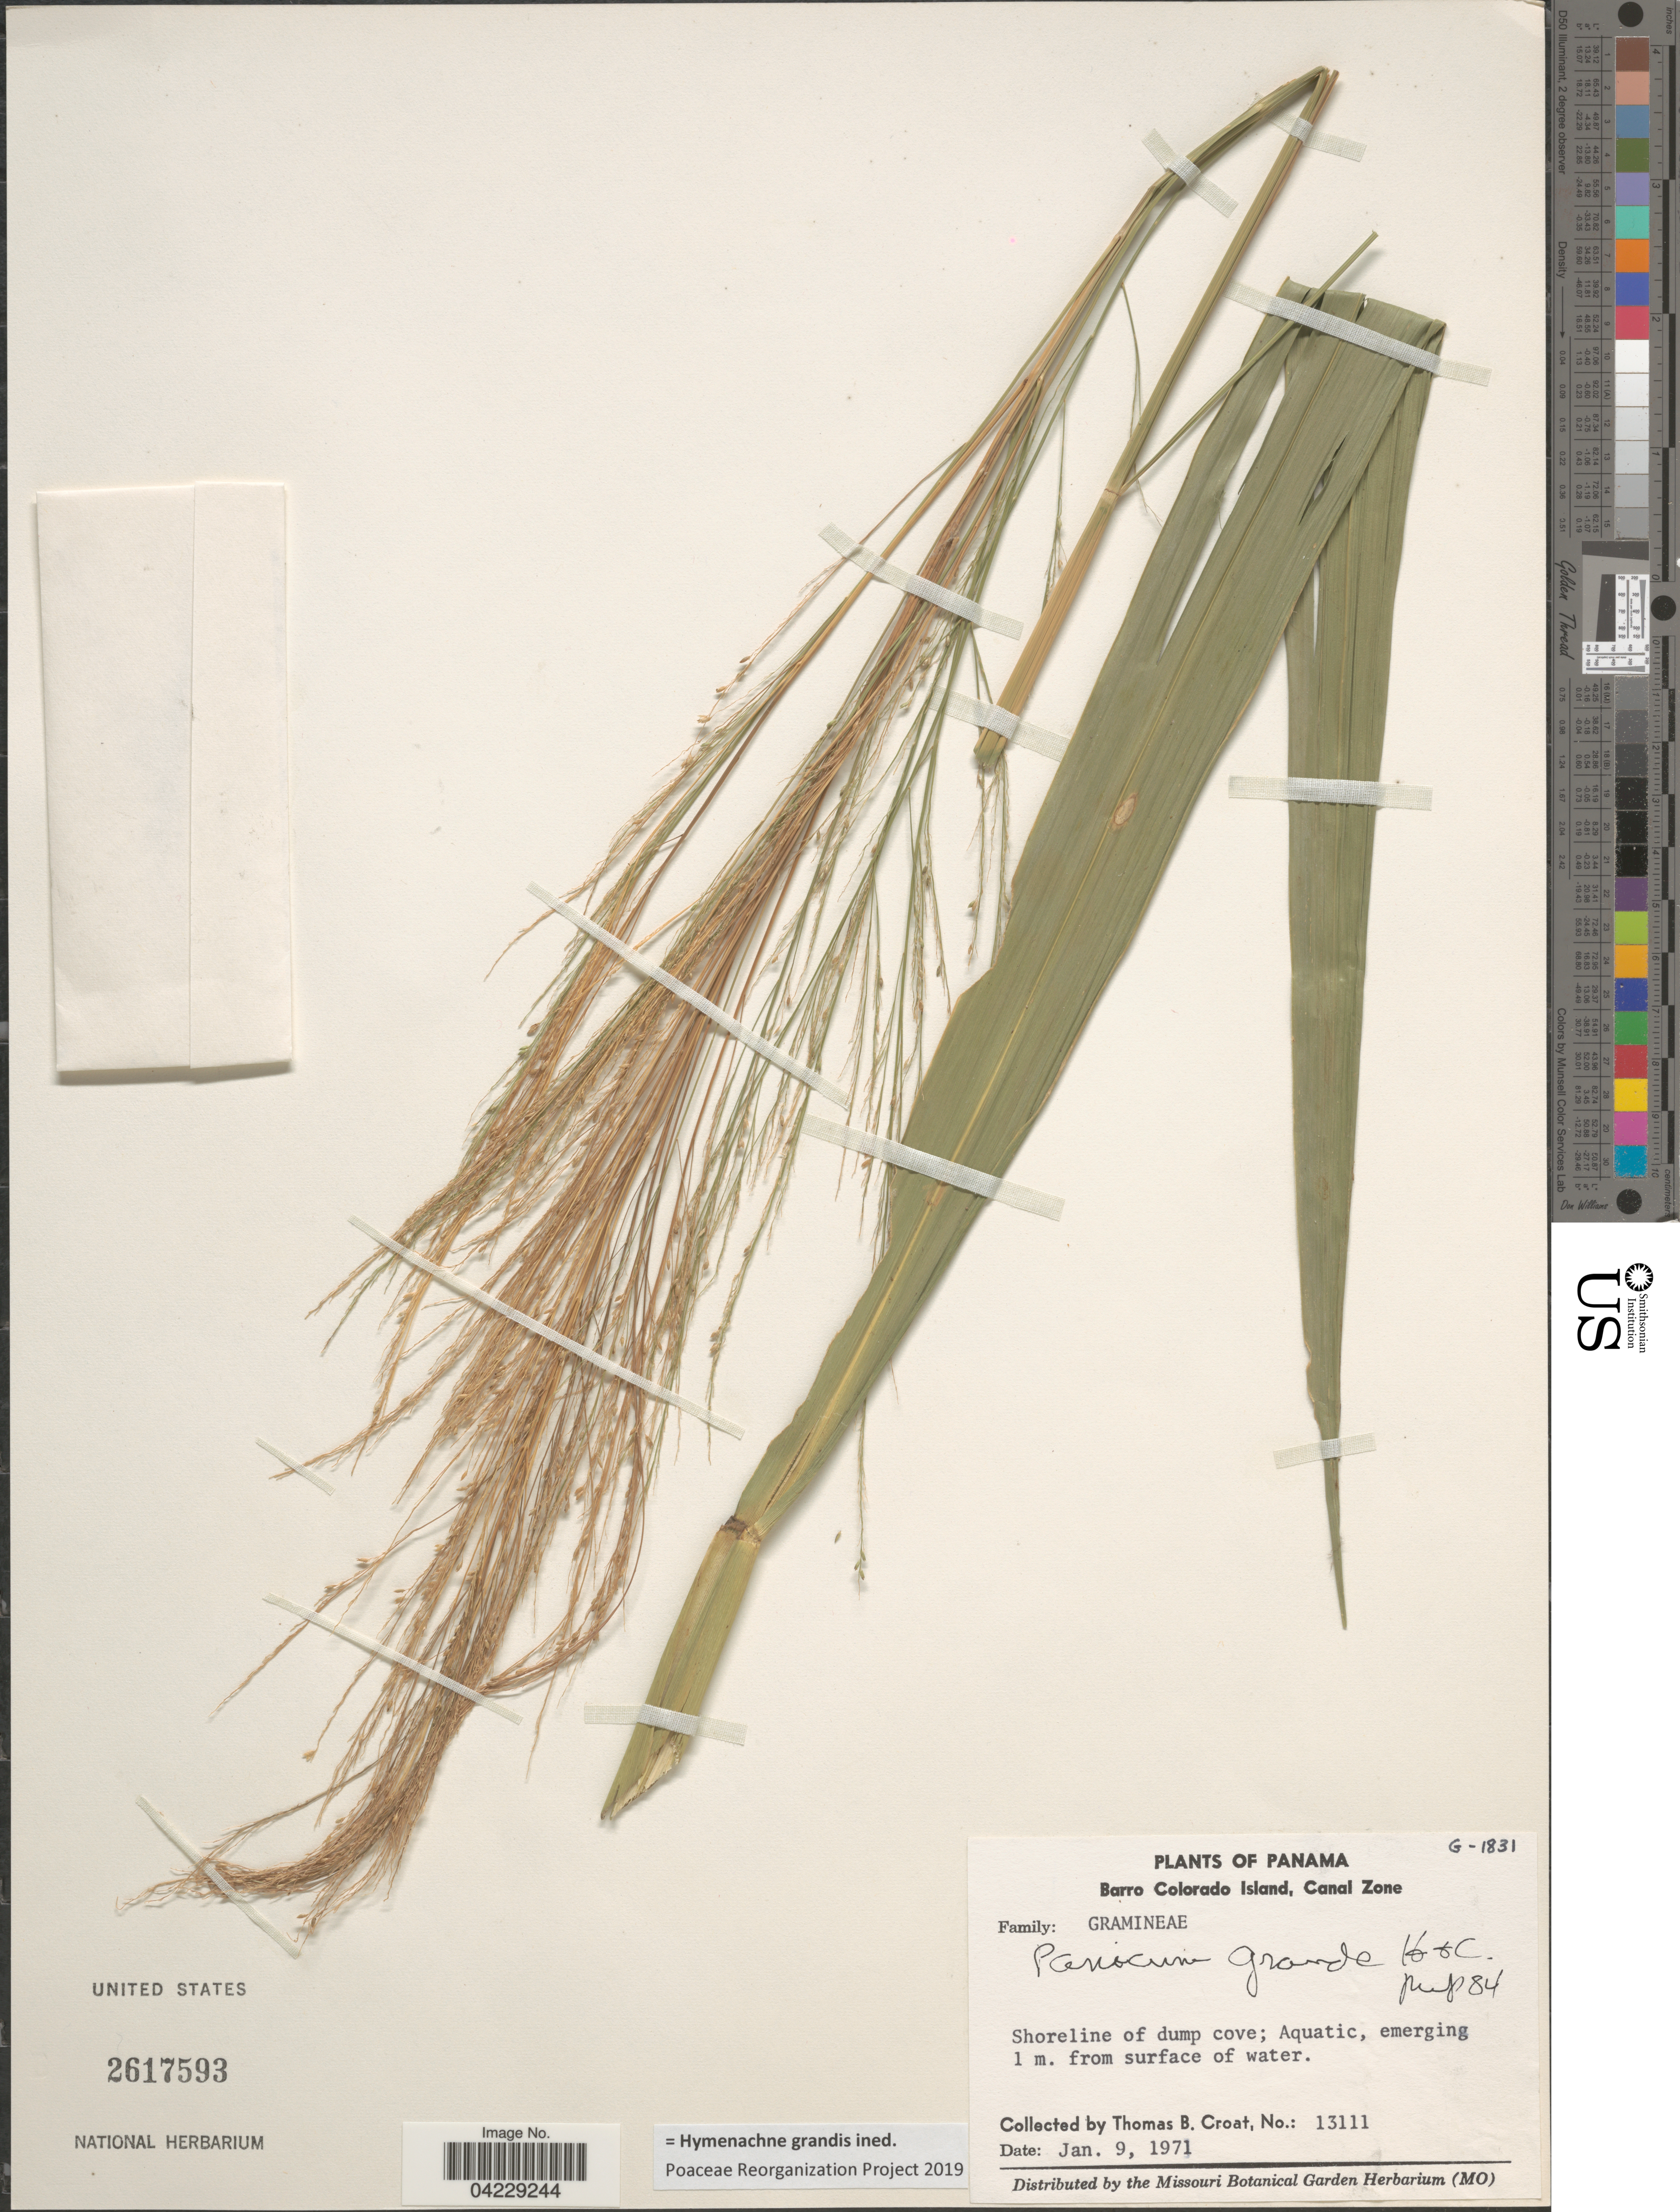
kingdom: Plantae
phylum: Tracheophyta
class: Liliopsida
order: Poales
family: Poaceae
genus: Hymenachne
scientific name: Hymenachne grandis ined. prp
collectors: T. B. Croat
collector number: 13111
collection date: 1971-01-09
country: Panama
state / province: Panamá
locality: Barro Colorado Island, Canal Zone.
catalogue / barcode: US 2617593